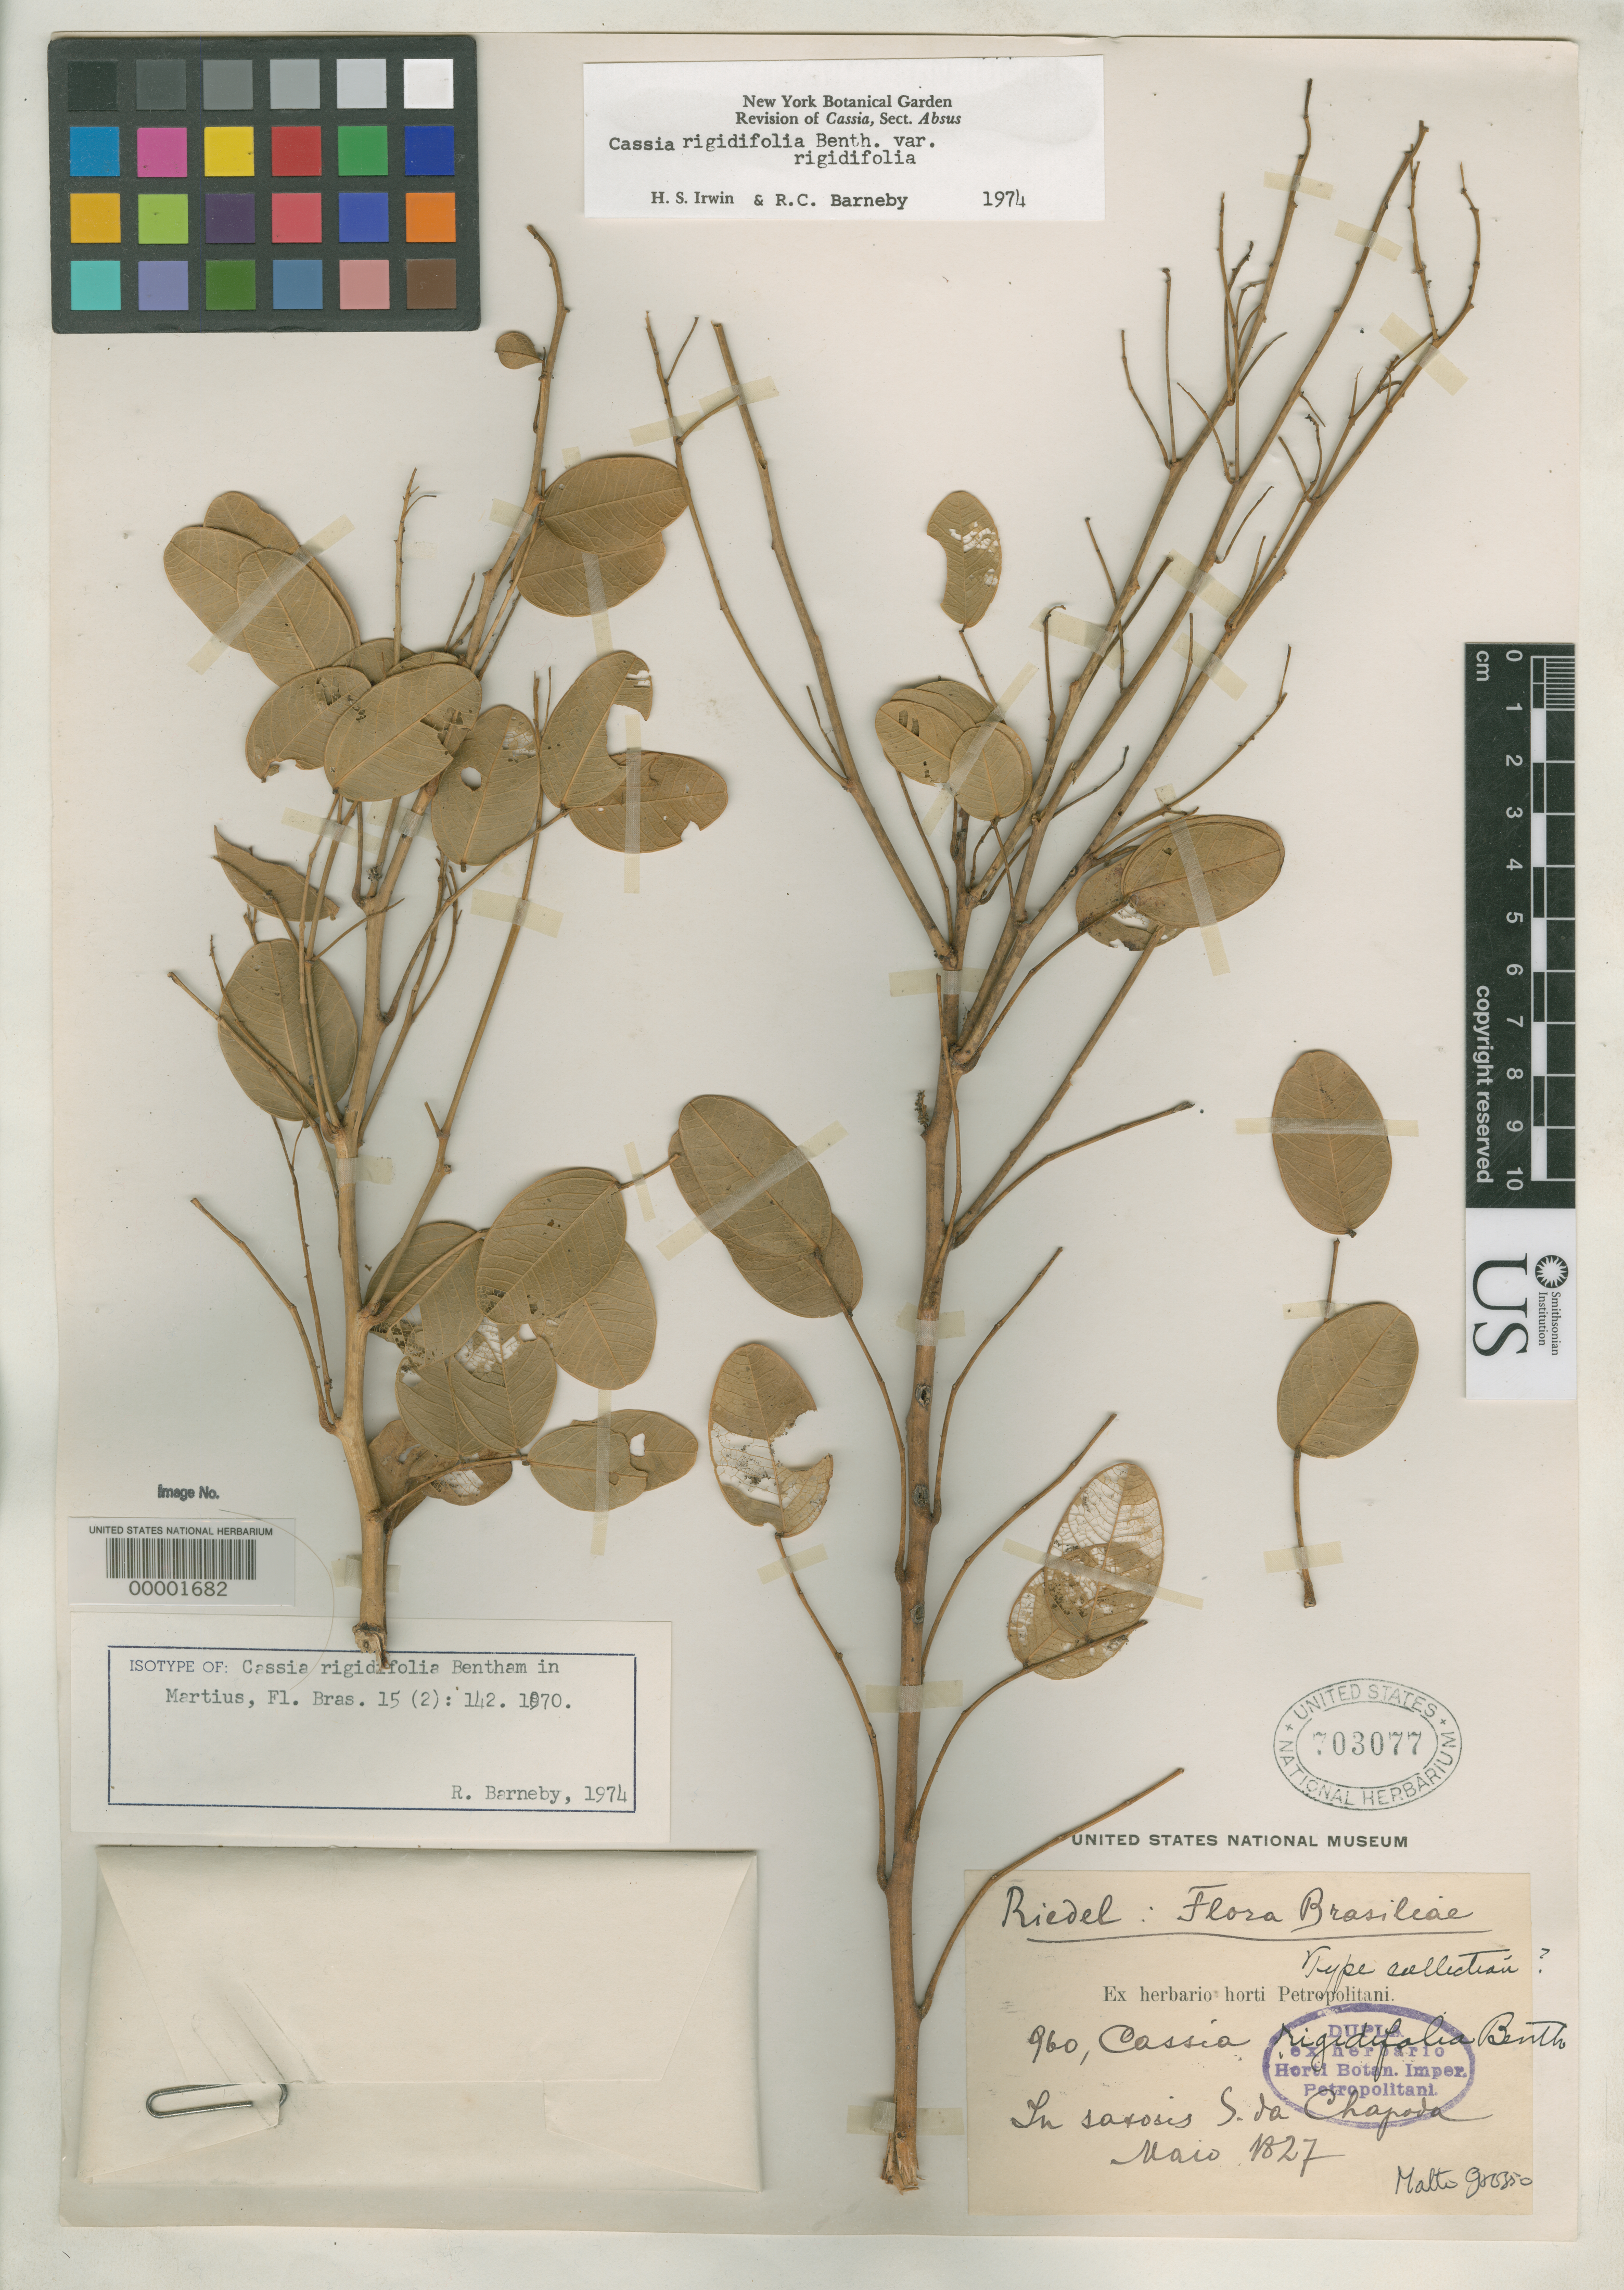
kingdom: Plantae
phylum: Tracheophyta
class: Magnoliopsida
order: Fabales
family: Fabaceae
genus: Cassia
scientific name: Cassia rigidifolia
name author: Benth. in Mart.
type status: Isotype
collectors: L. Riedel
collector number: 960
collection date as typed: May 1827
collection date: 1827-05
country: Brazil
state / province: Mato Grosso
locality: Chapada.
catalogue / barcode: US 703077